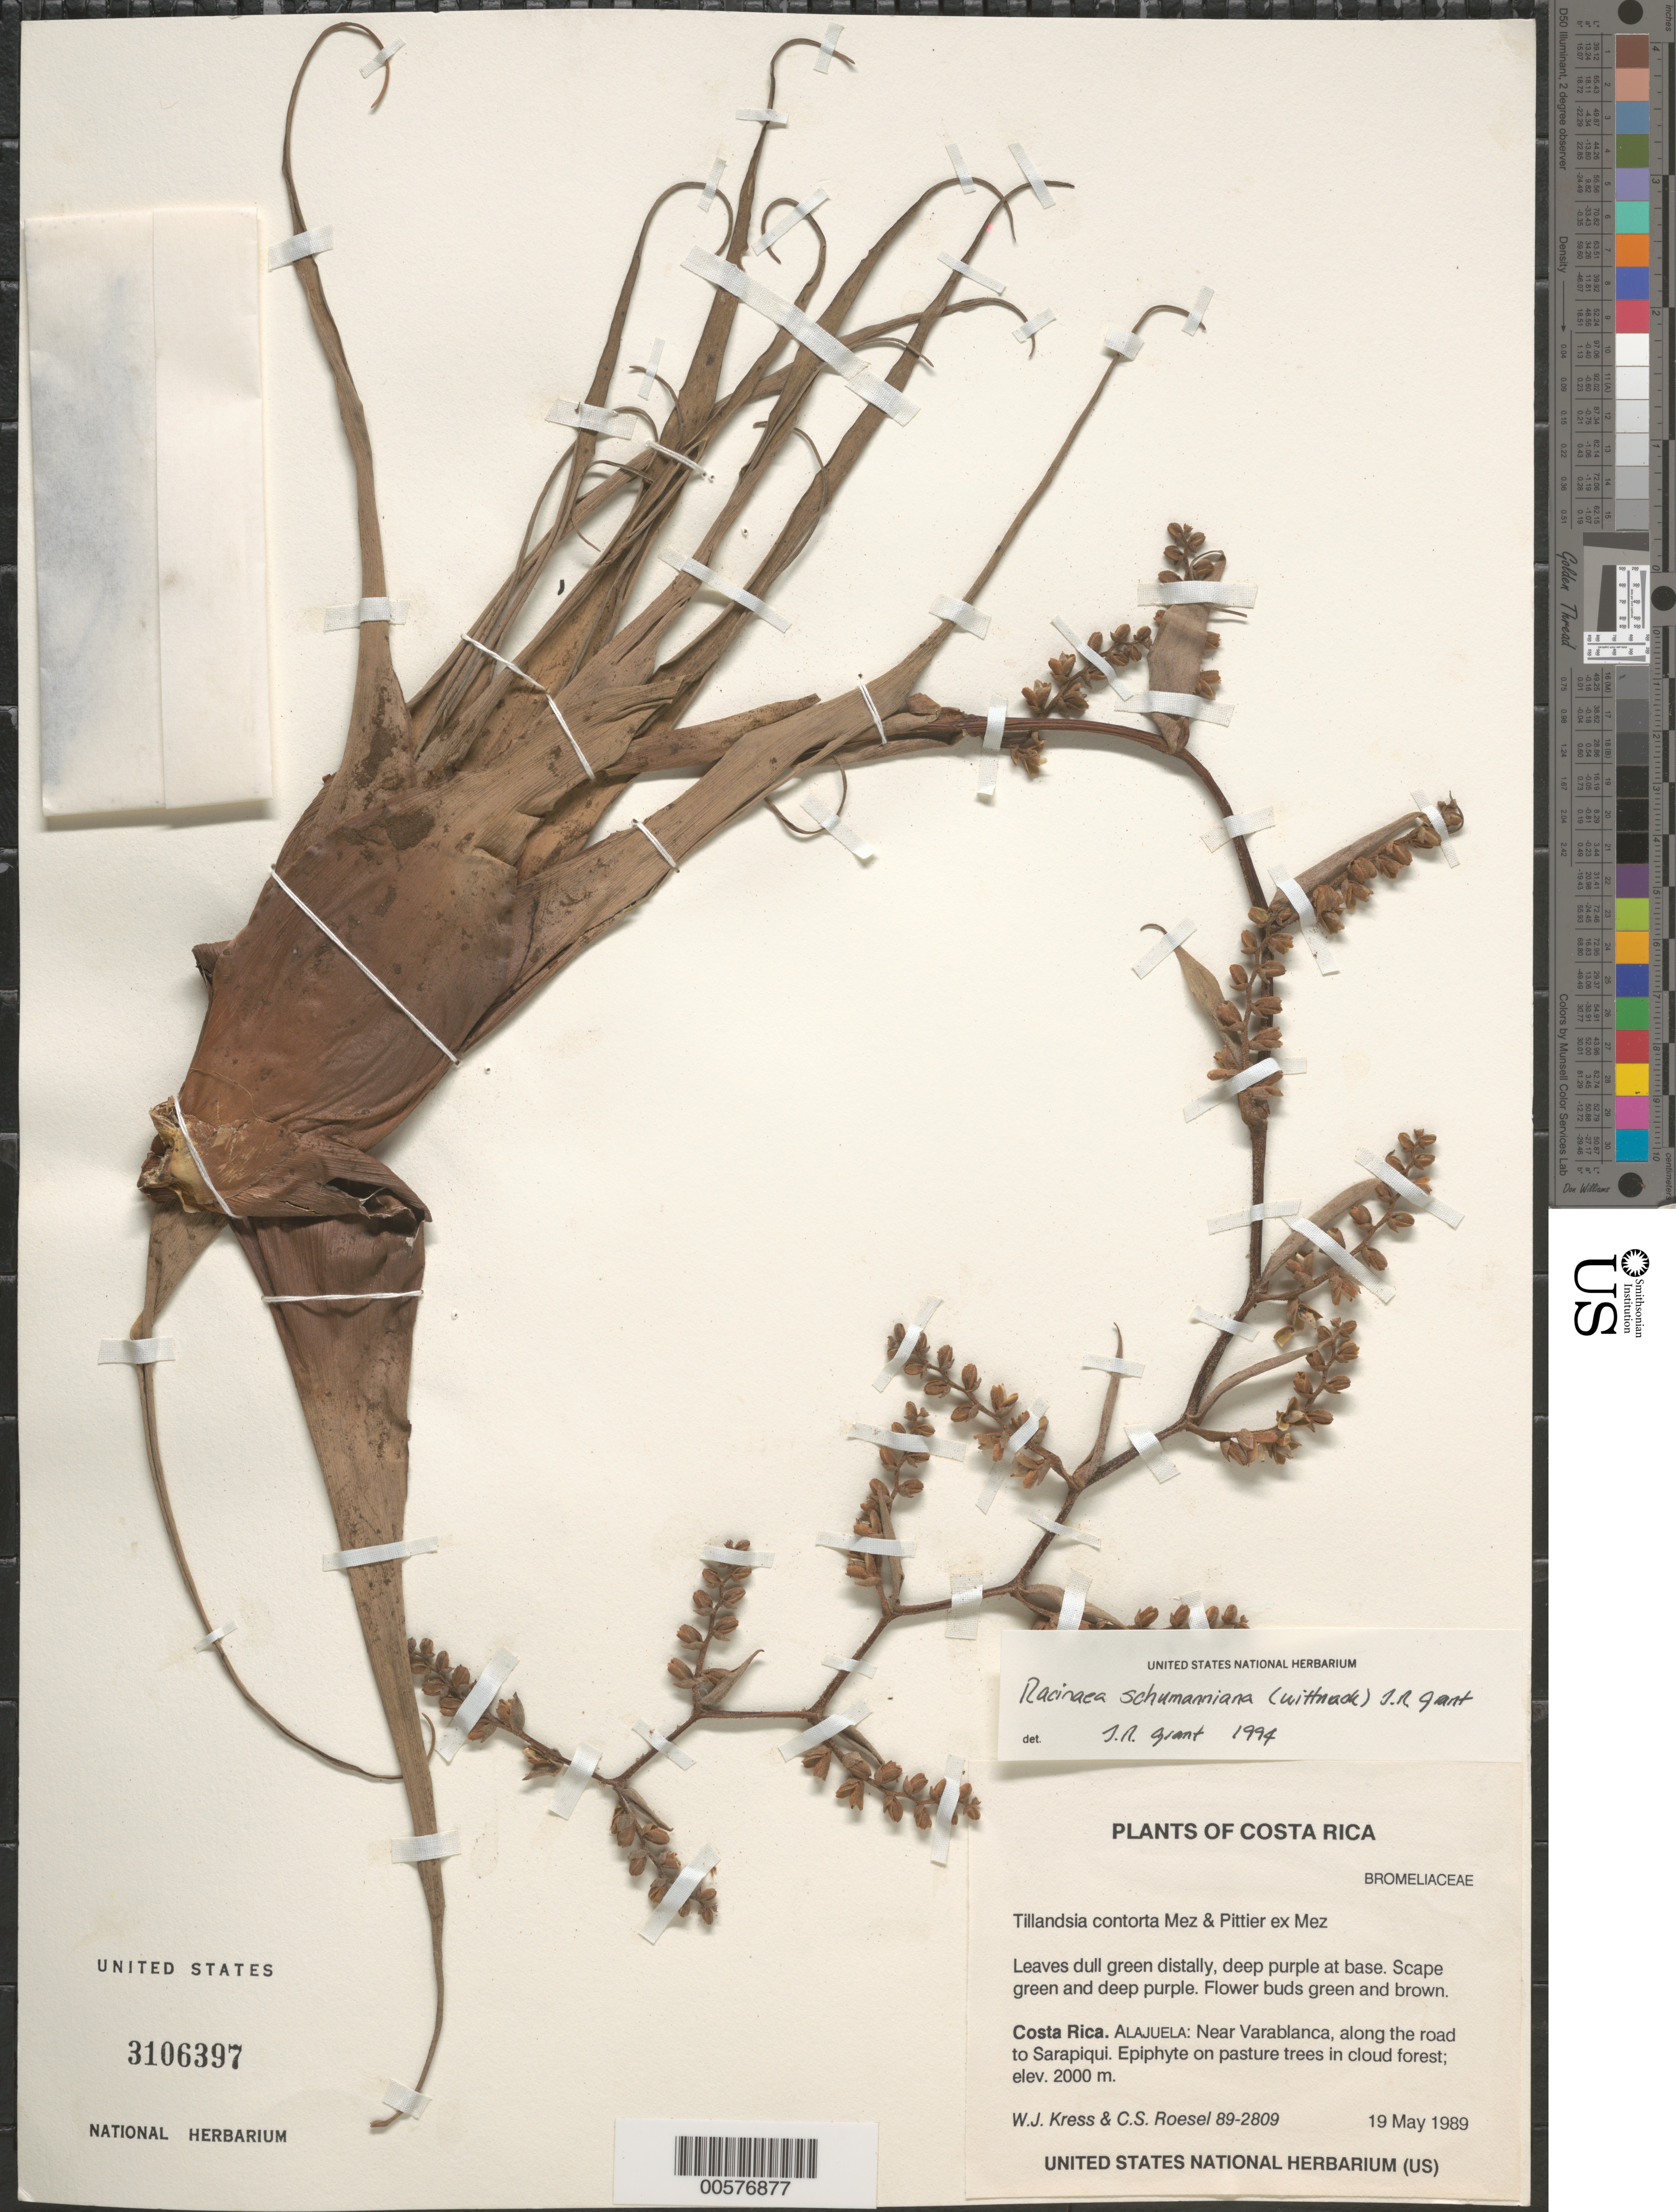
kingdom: Plantae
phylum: Tracheophyta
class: Liliopsida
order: Poales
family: Bromeliaceae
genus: Racinaea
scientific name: Racinaea schumanniana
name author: (Wittm.) J.R. Grant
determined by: Grant, J. R., (SWITZERLAND)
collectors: W. J. Kress & C. S. Roesel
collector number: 89-2809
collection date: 1989-05-19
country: Costa Rica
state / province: Alajuela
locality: Near Varablanca, along the road to Sarapiqui. Epiphyte on pasture trees in cloud forest.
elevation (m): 2000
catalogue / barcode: US 3106397